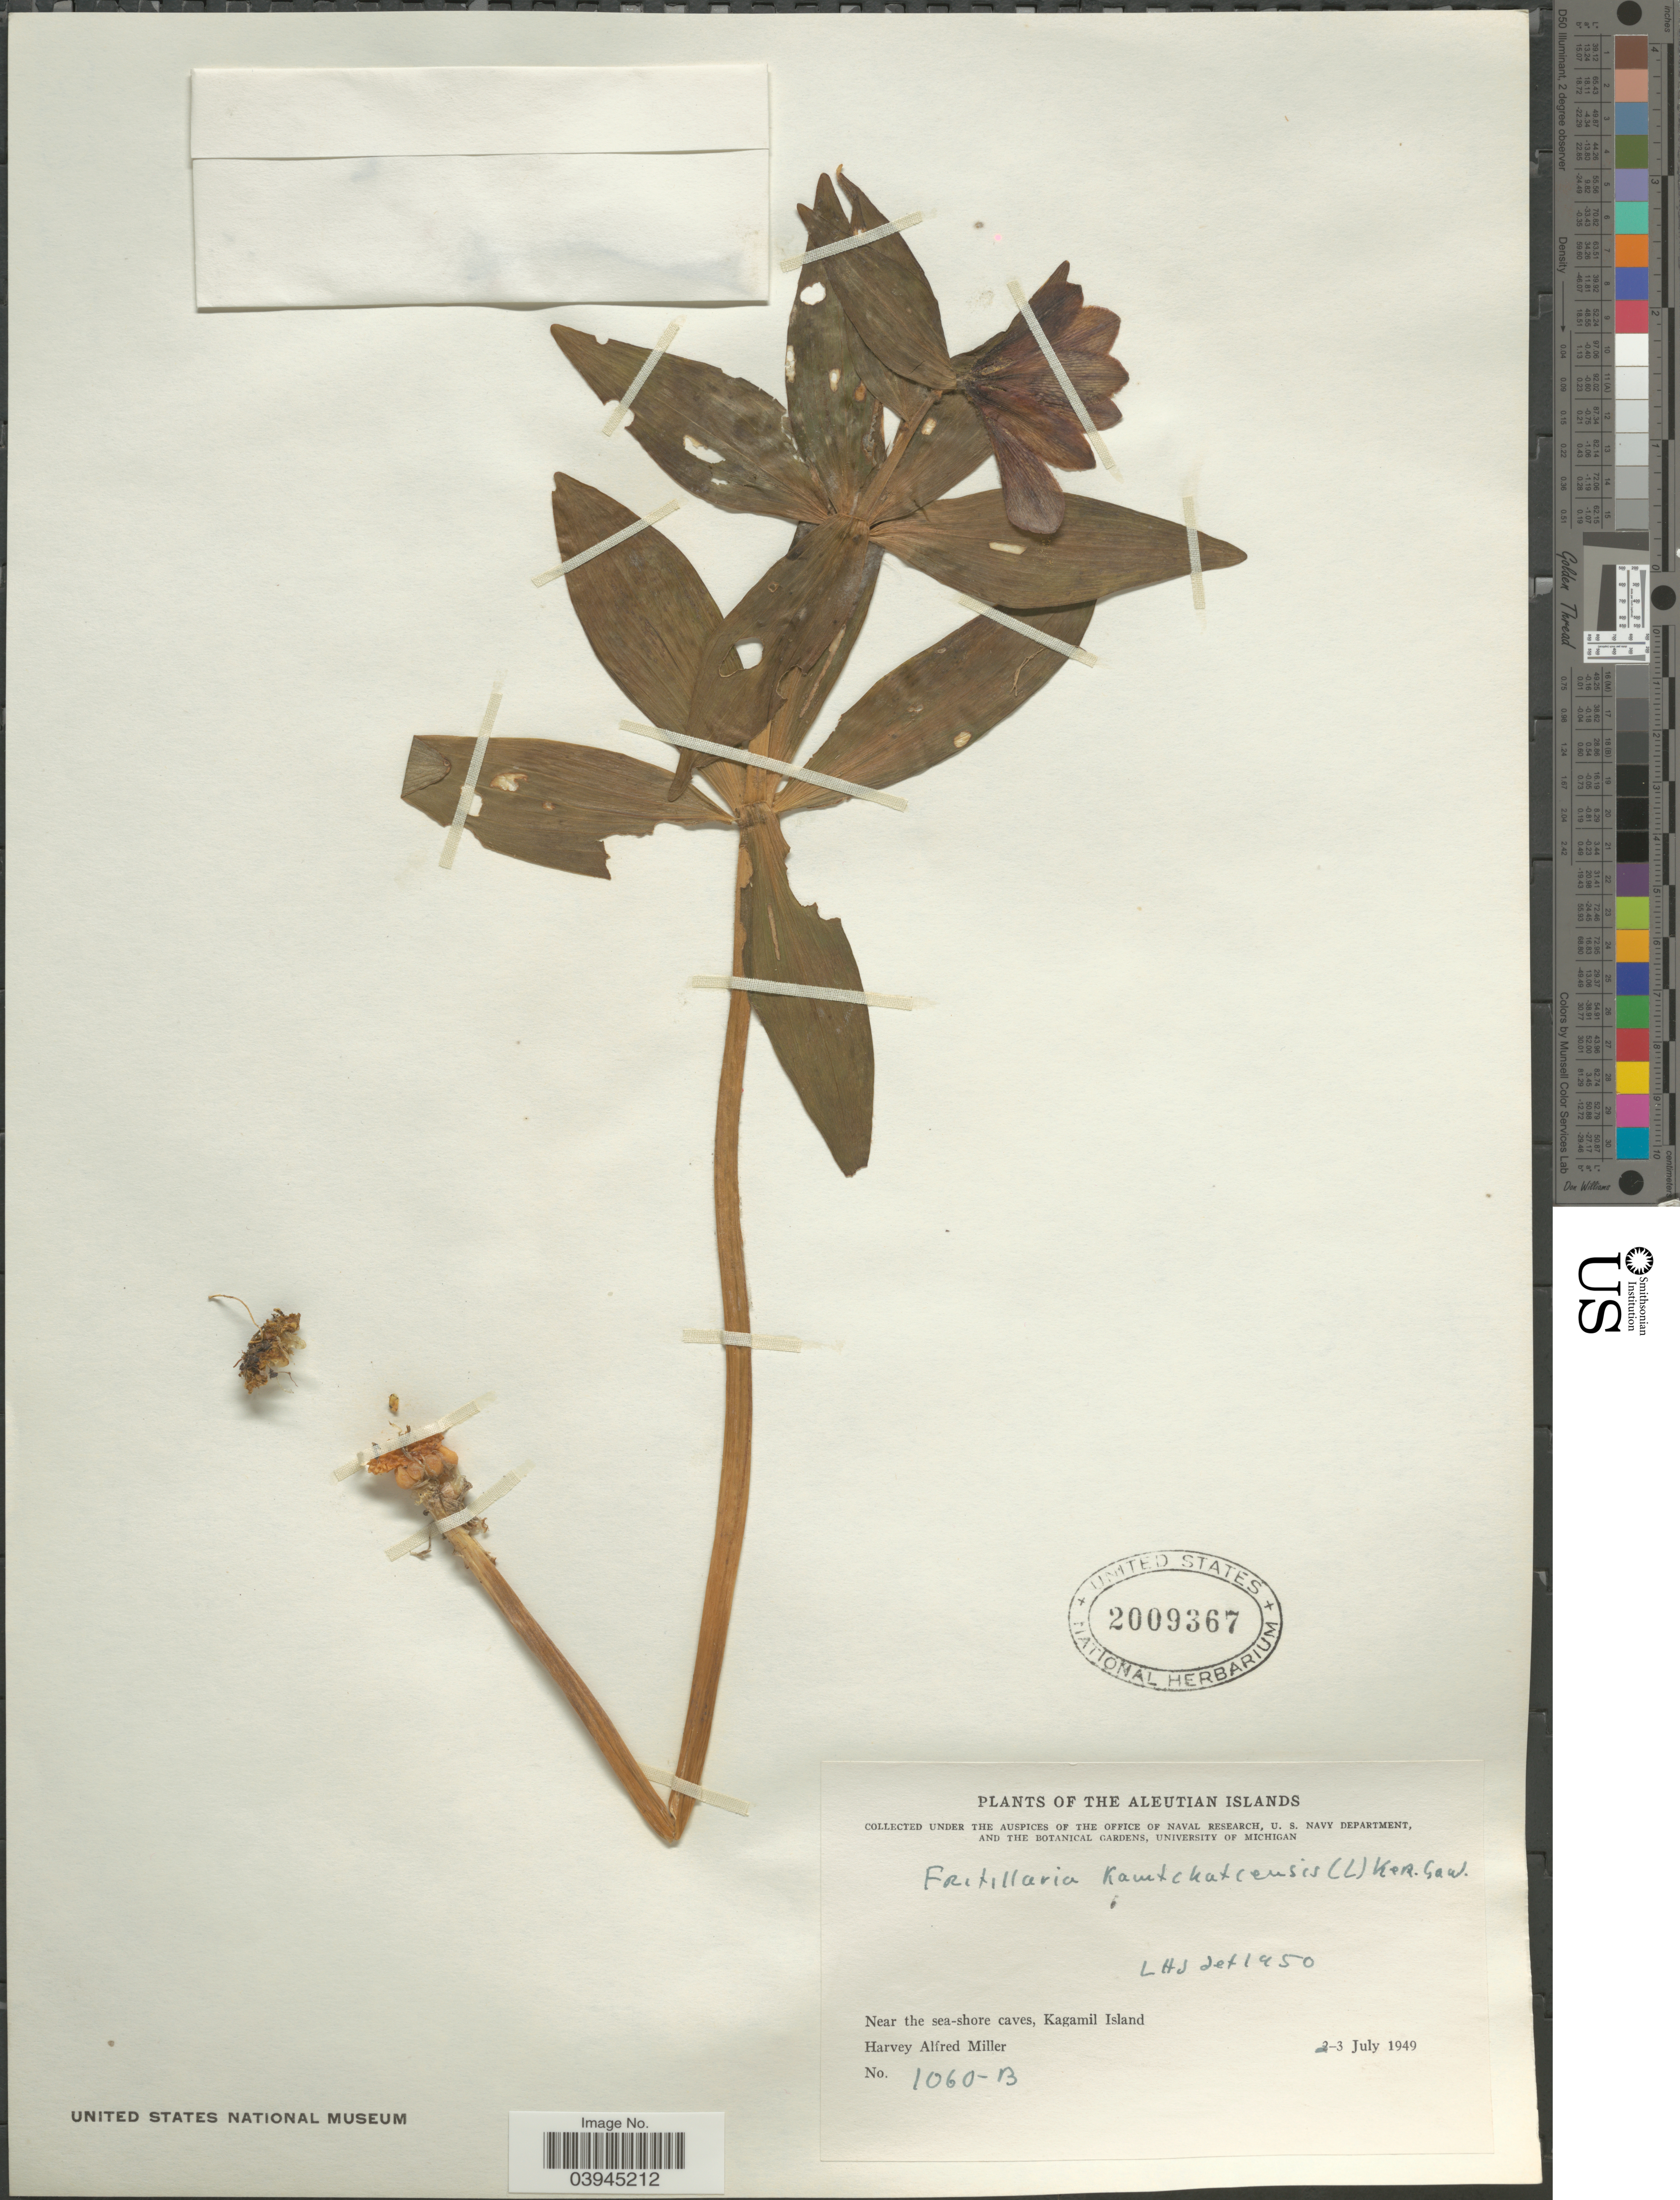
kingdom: Plantae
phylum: Tracheophyta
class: Liliopsida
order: Liliales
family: Liliaceae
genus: Fritillaria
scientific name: Fritillaria camschatcensis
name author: (L.) Ker Gawl.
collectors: H. A. Miller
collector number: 1060-B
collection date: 1949-07-03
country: United States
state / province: Alaska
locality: Aleutian Islands. Near the sea-shore caves, Kagamil Island.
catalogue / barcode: US 2009367